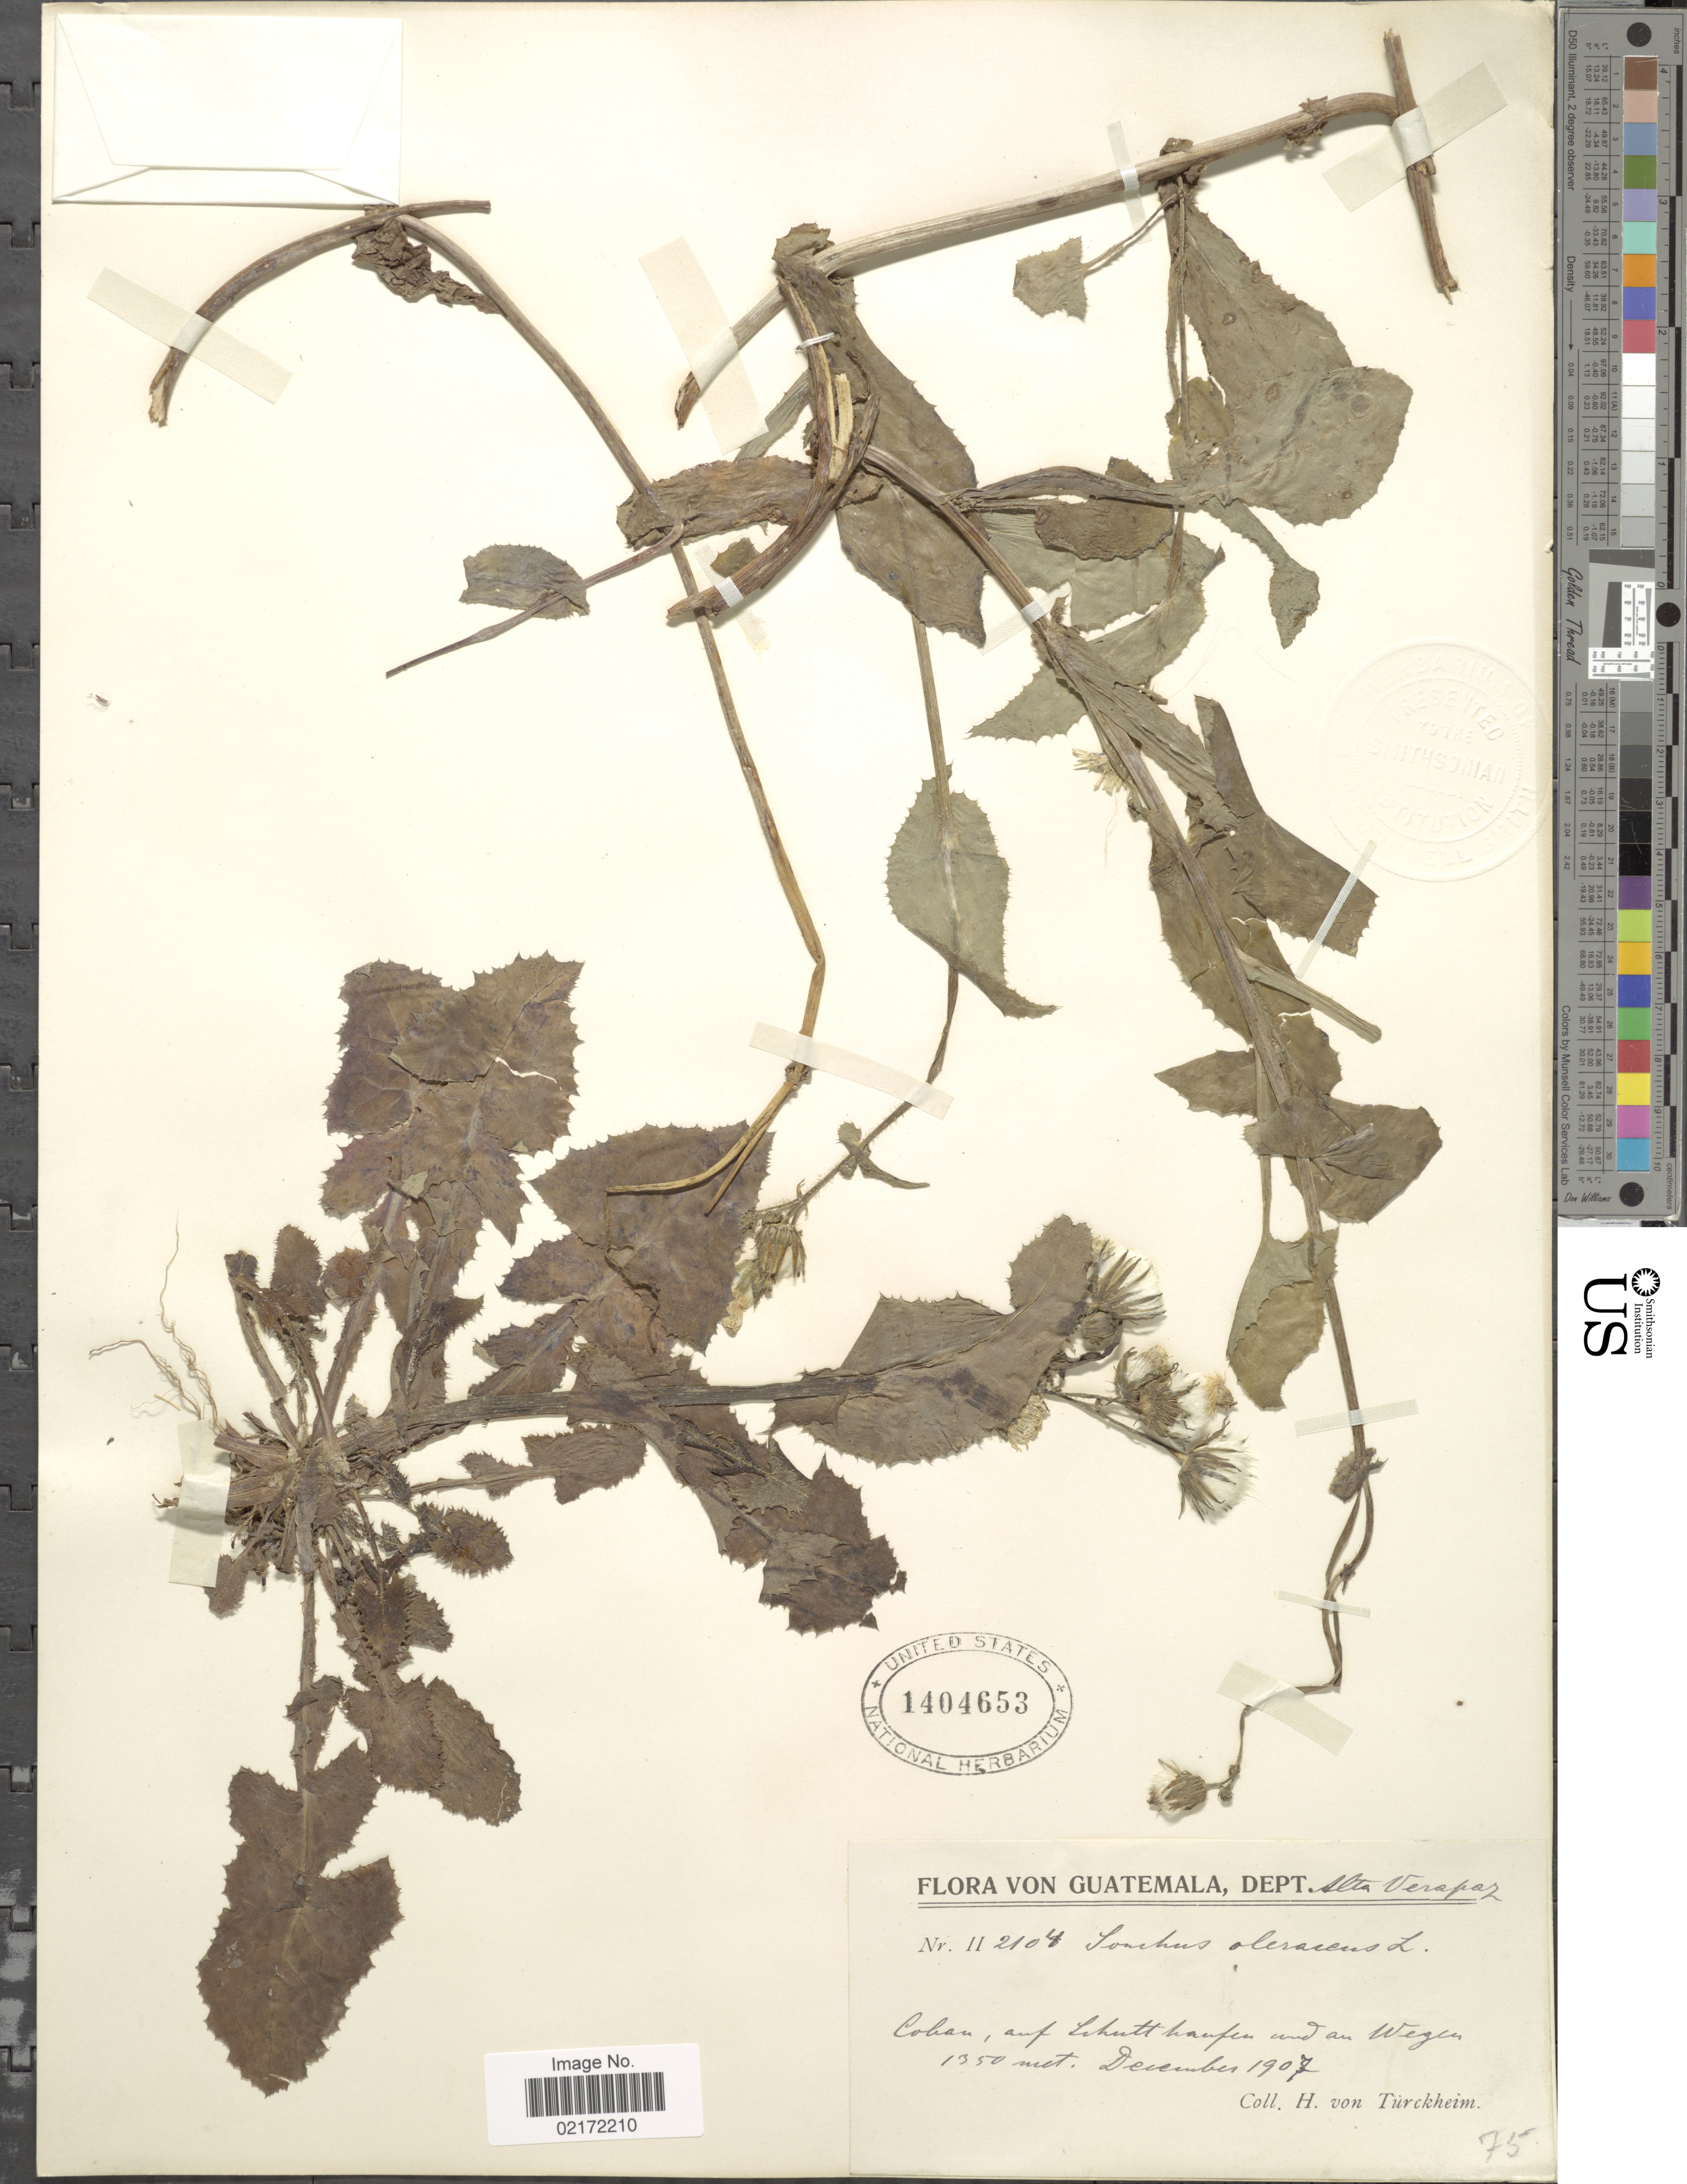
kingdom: Plantae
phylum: Tracheophyta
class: Magnoliopsida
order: Asterales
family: Asteraceae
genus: Sonchus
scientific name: Sonchus oleraceus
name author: L.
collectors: H. von Türckheim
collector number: II2104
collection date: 1907-12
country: Guatemala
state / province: Alta Verapaz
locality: Cobán, auf schutt haufen und an weger [on piles of rubble and on path]. Dept. Alta Verapaz.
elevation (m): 1350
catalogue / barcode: US 1404653